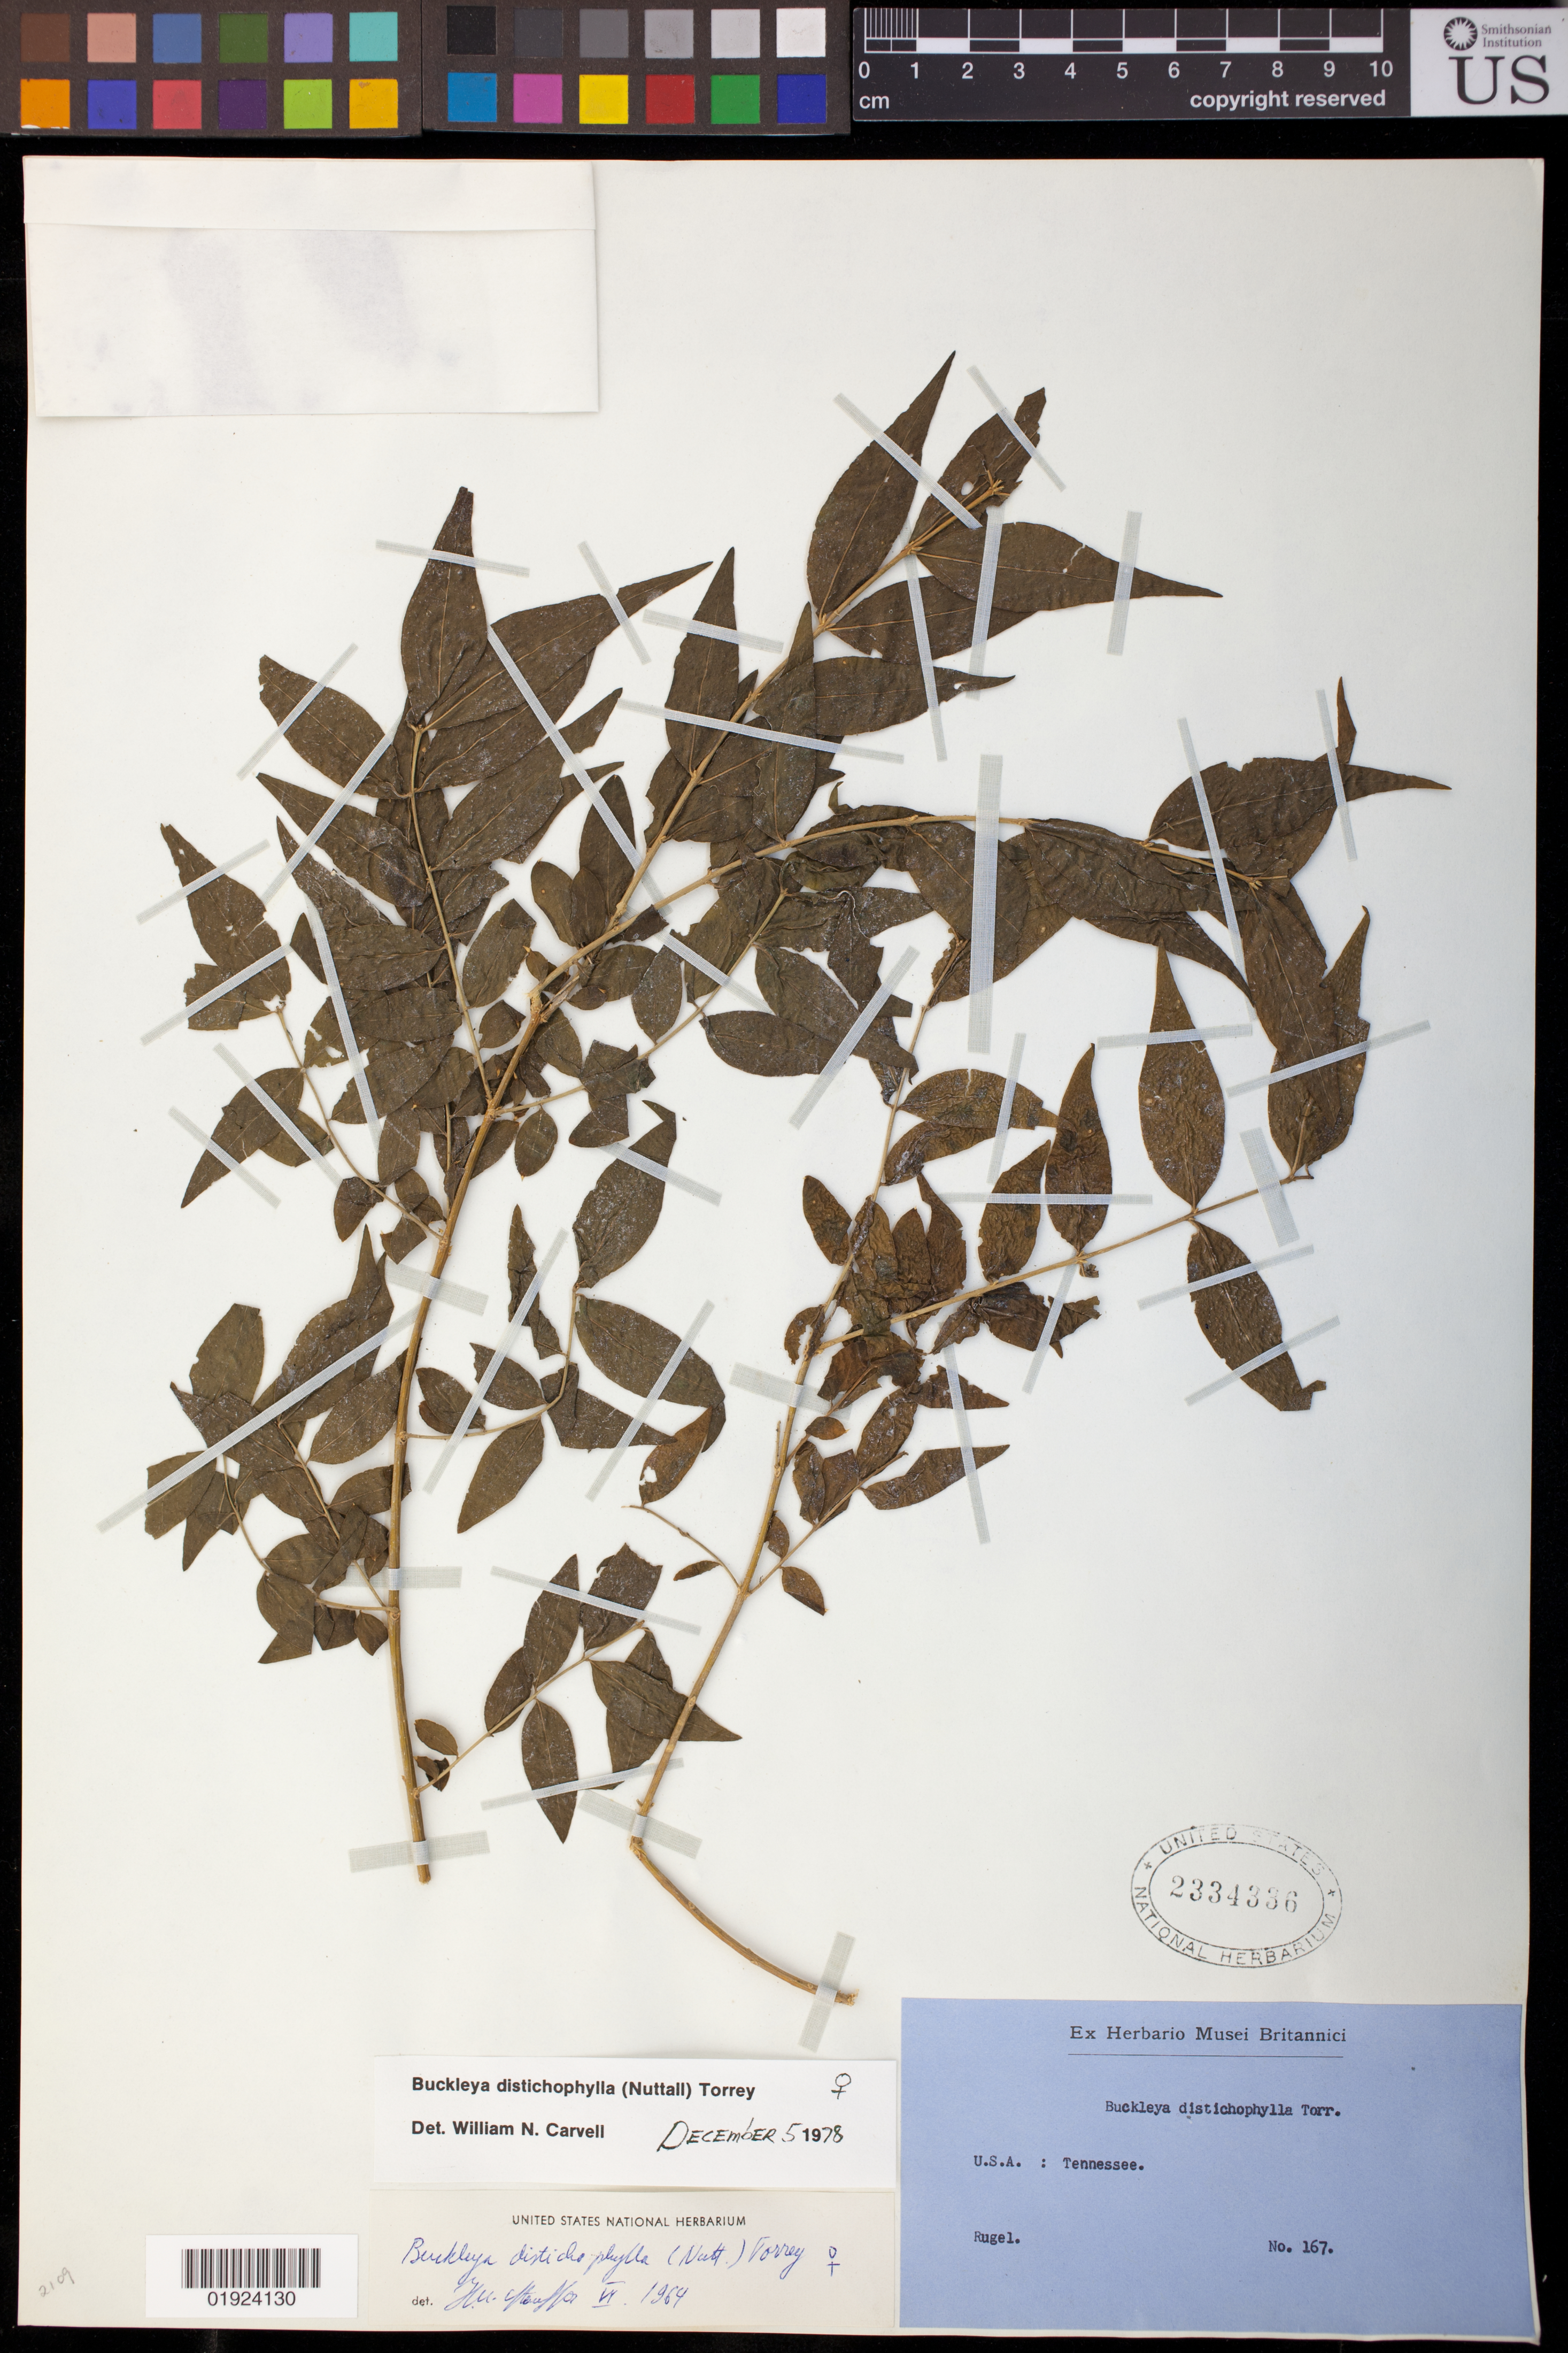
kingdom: Plantae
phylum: Tracheophyta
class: Magnoliopsida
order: Santalales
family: Thesiaceae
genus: Buckleya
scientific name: Buckleya distichophylla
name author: (Nutt.) Torr.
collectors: Rugel, --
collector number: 167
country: United States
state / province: Tennessee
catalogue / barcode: US 2334336